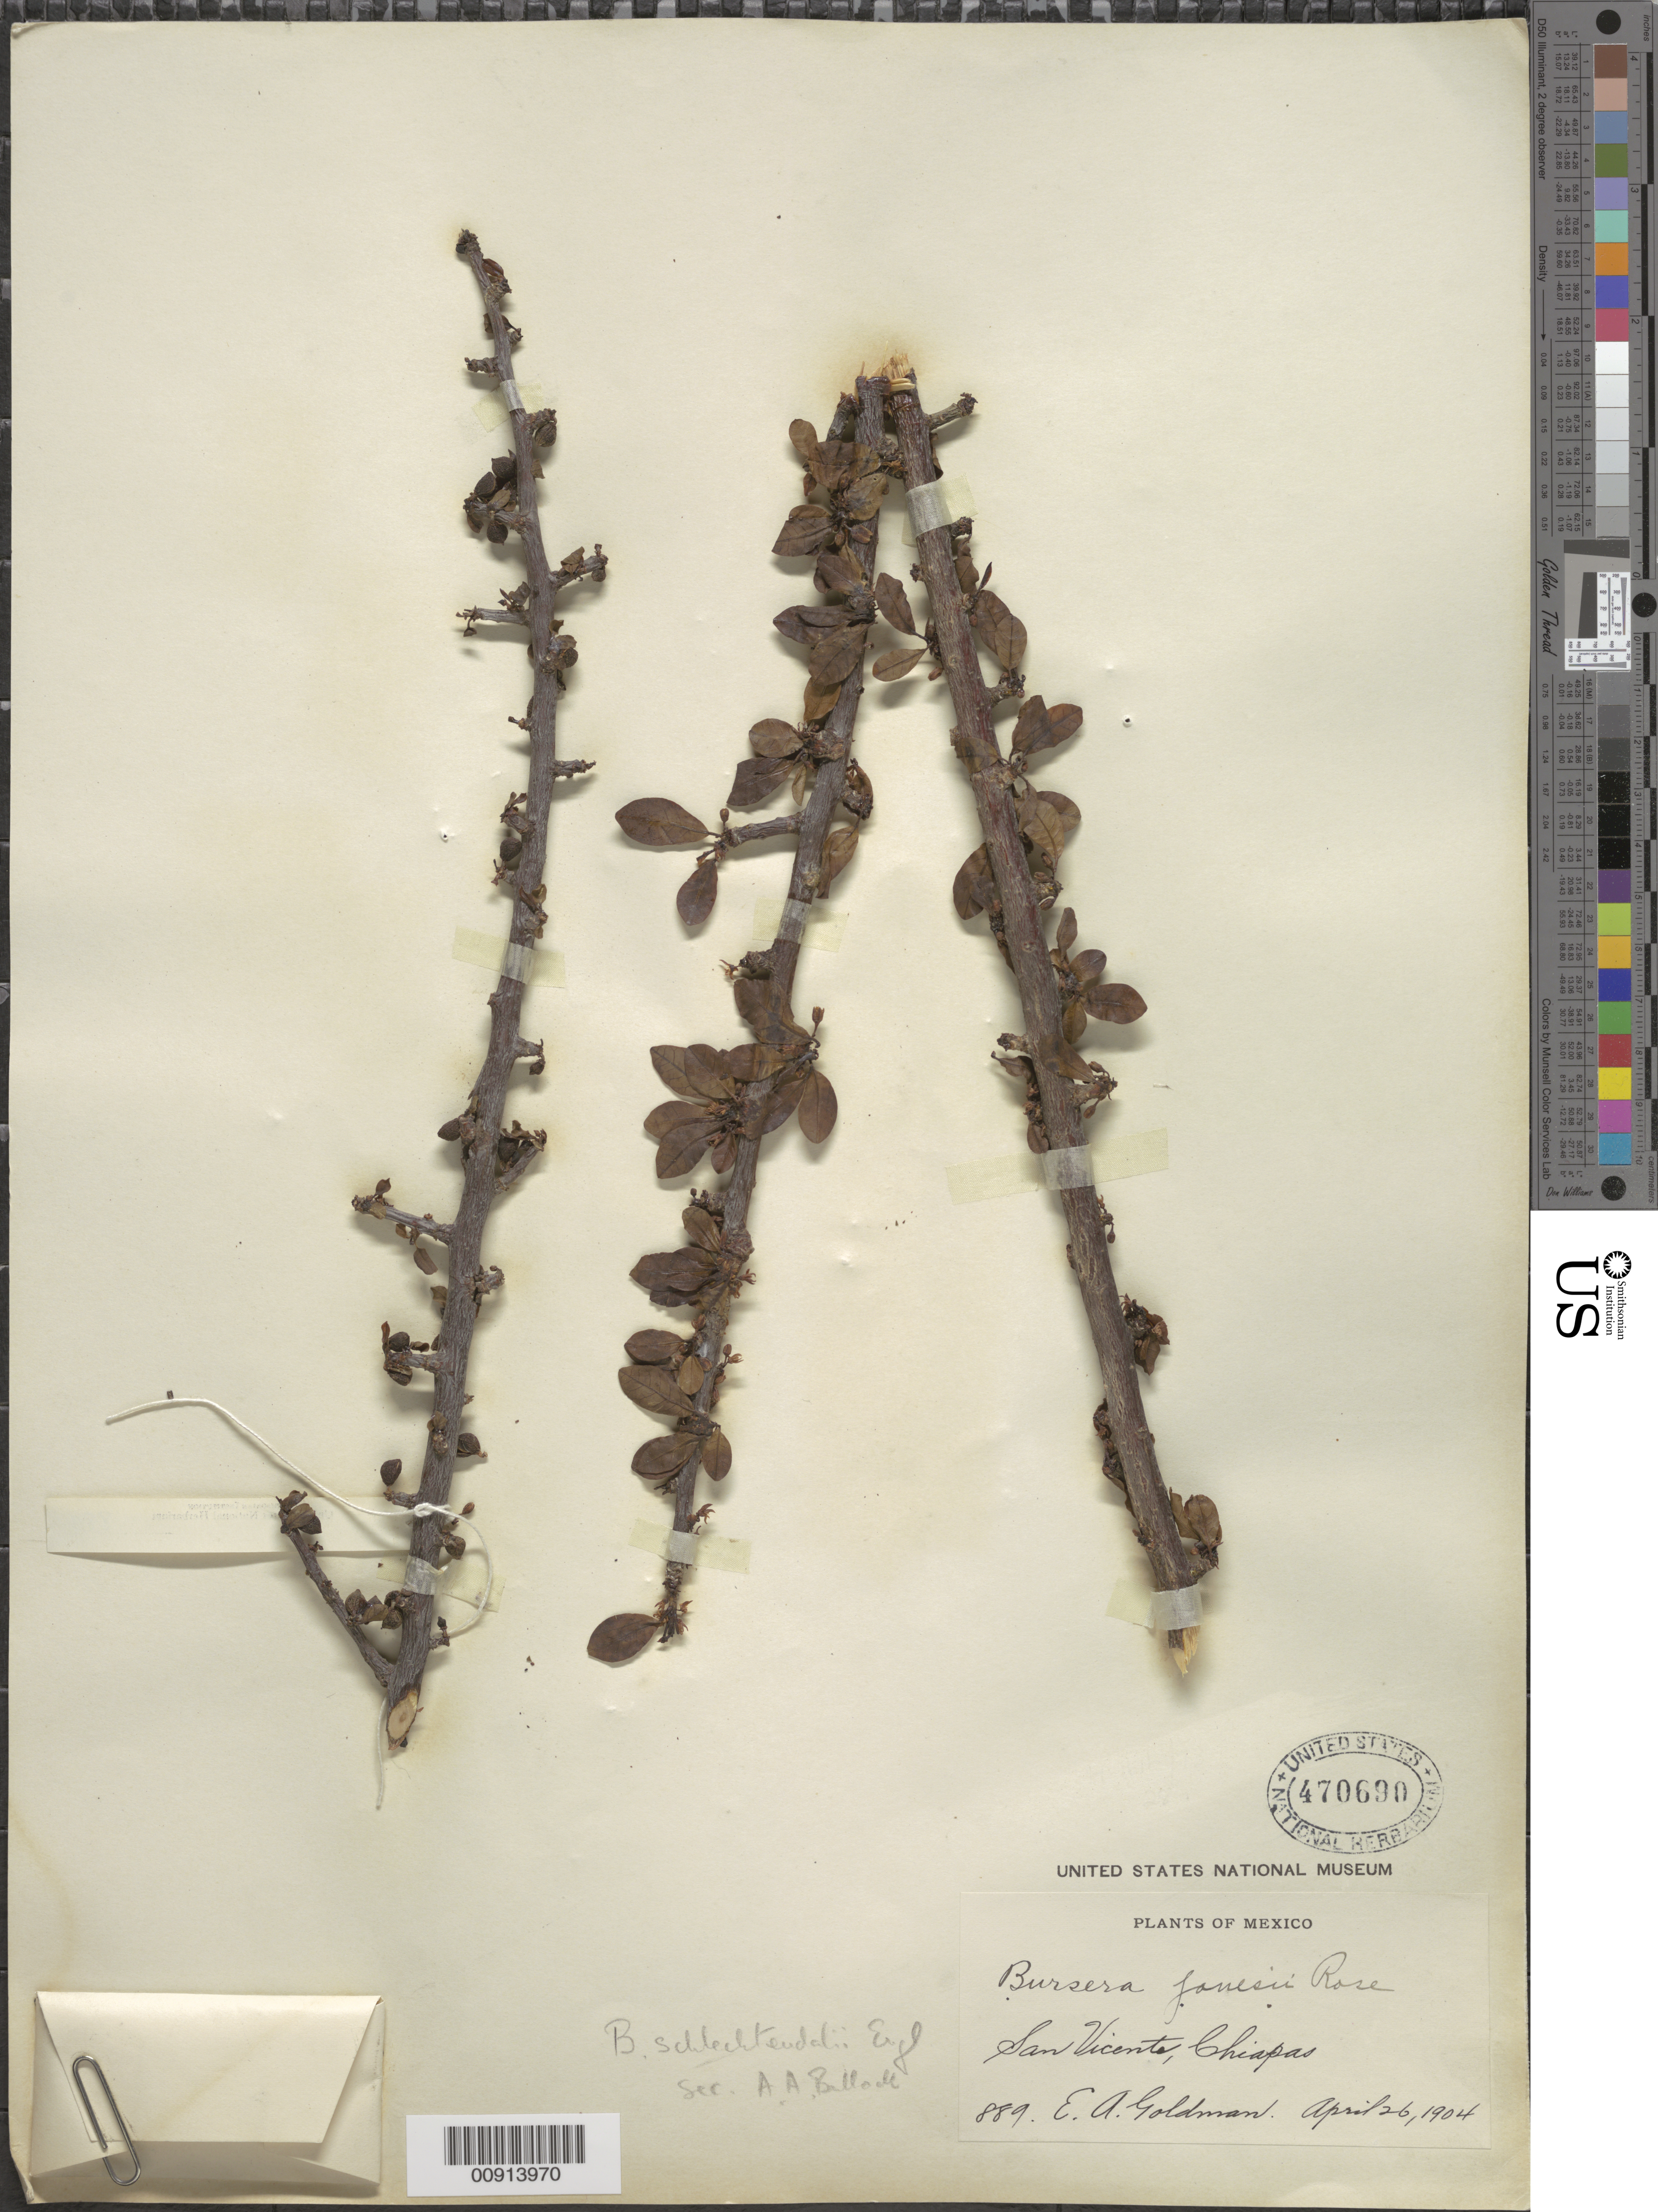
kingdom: Plantae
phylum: Tracheophyta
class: Magnoliopsida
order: Sapindales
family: Burseraceae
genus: Bursera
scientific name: Bursera schlechtendalii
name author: Engl.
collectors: E. A. Goldman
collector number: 889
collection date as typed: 26 Apr 1904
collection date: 1904-04-26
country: Mexico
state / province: Chiapas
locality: San Vicente, Chiapas.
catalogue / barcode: US 470690